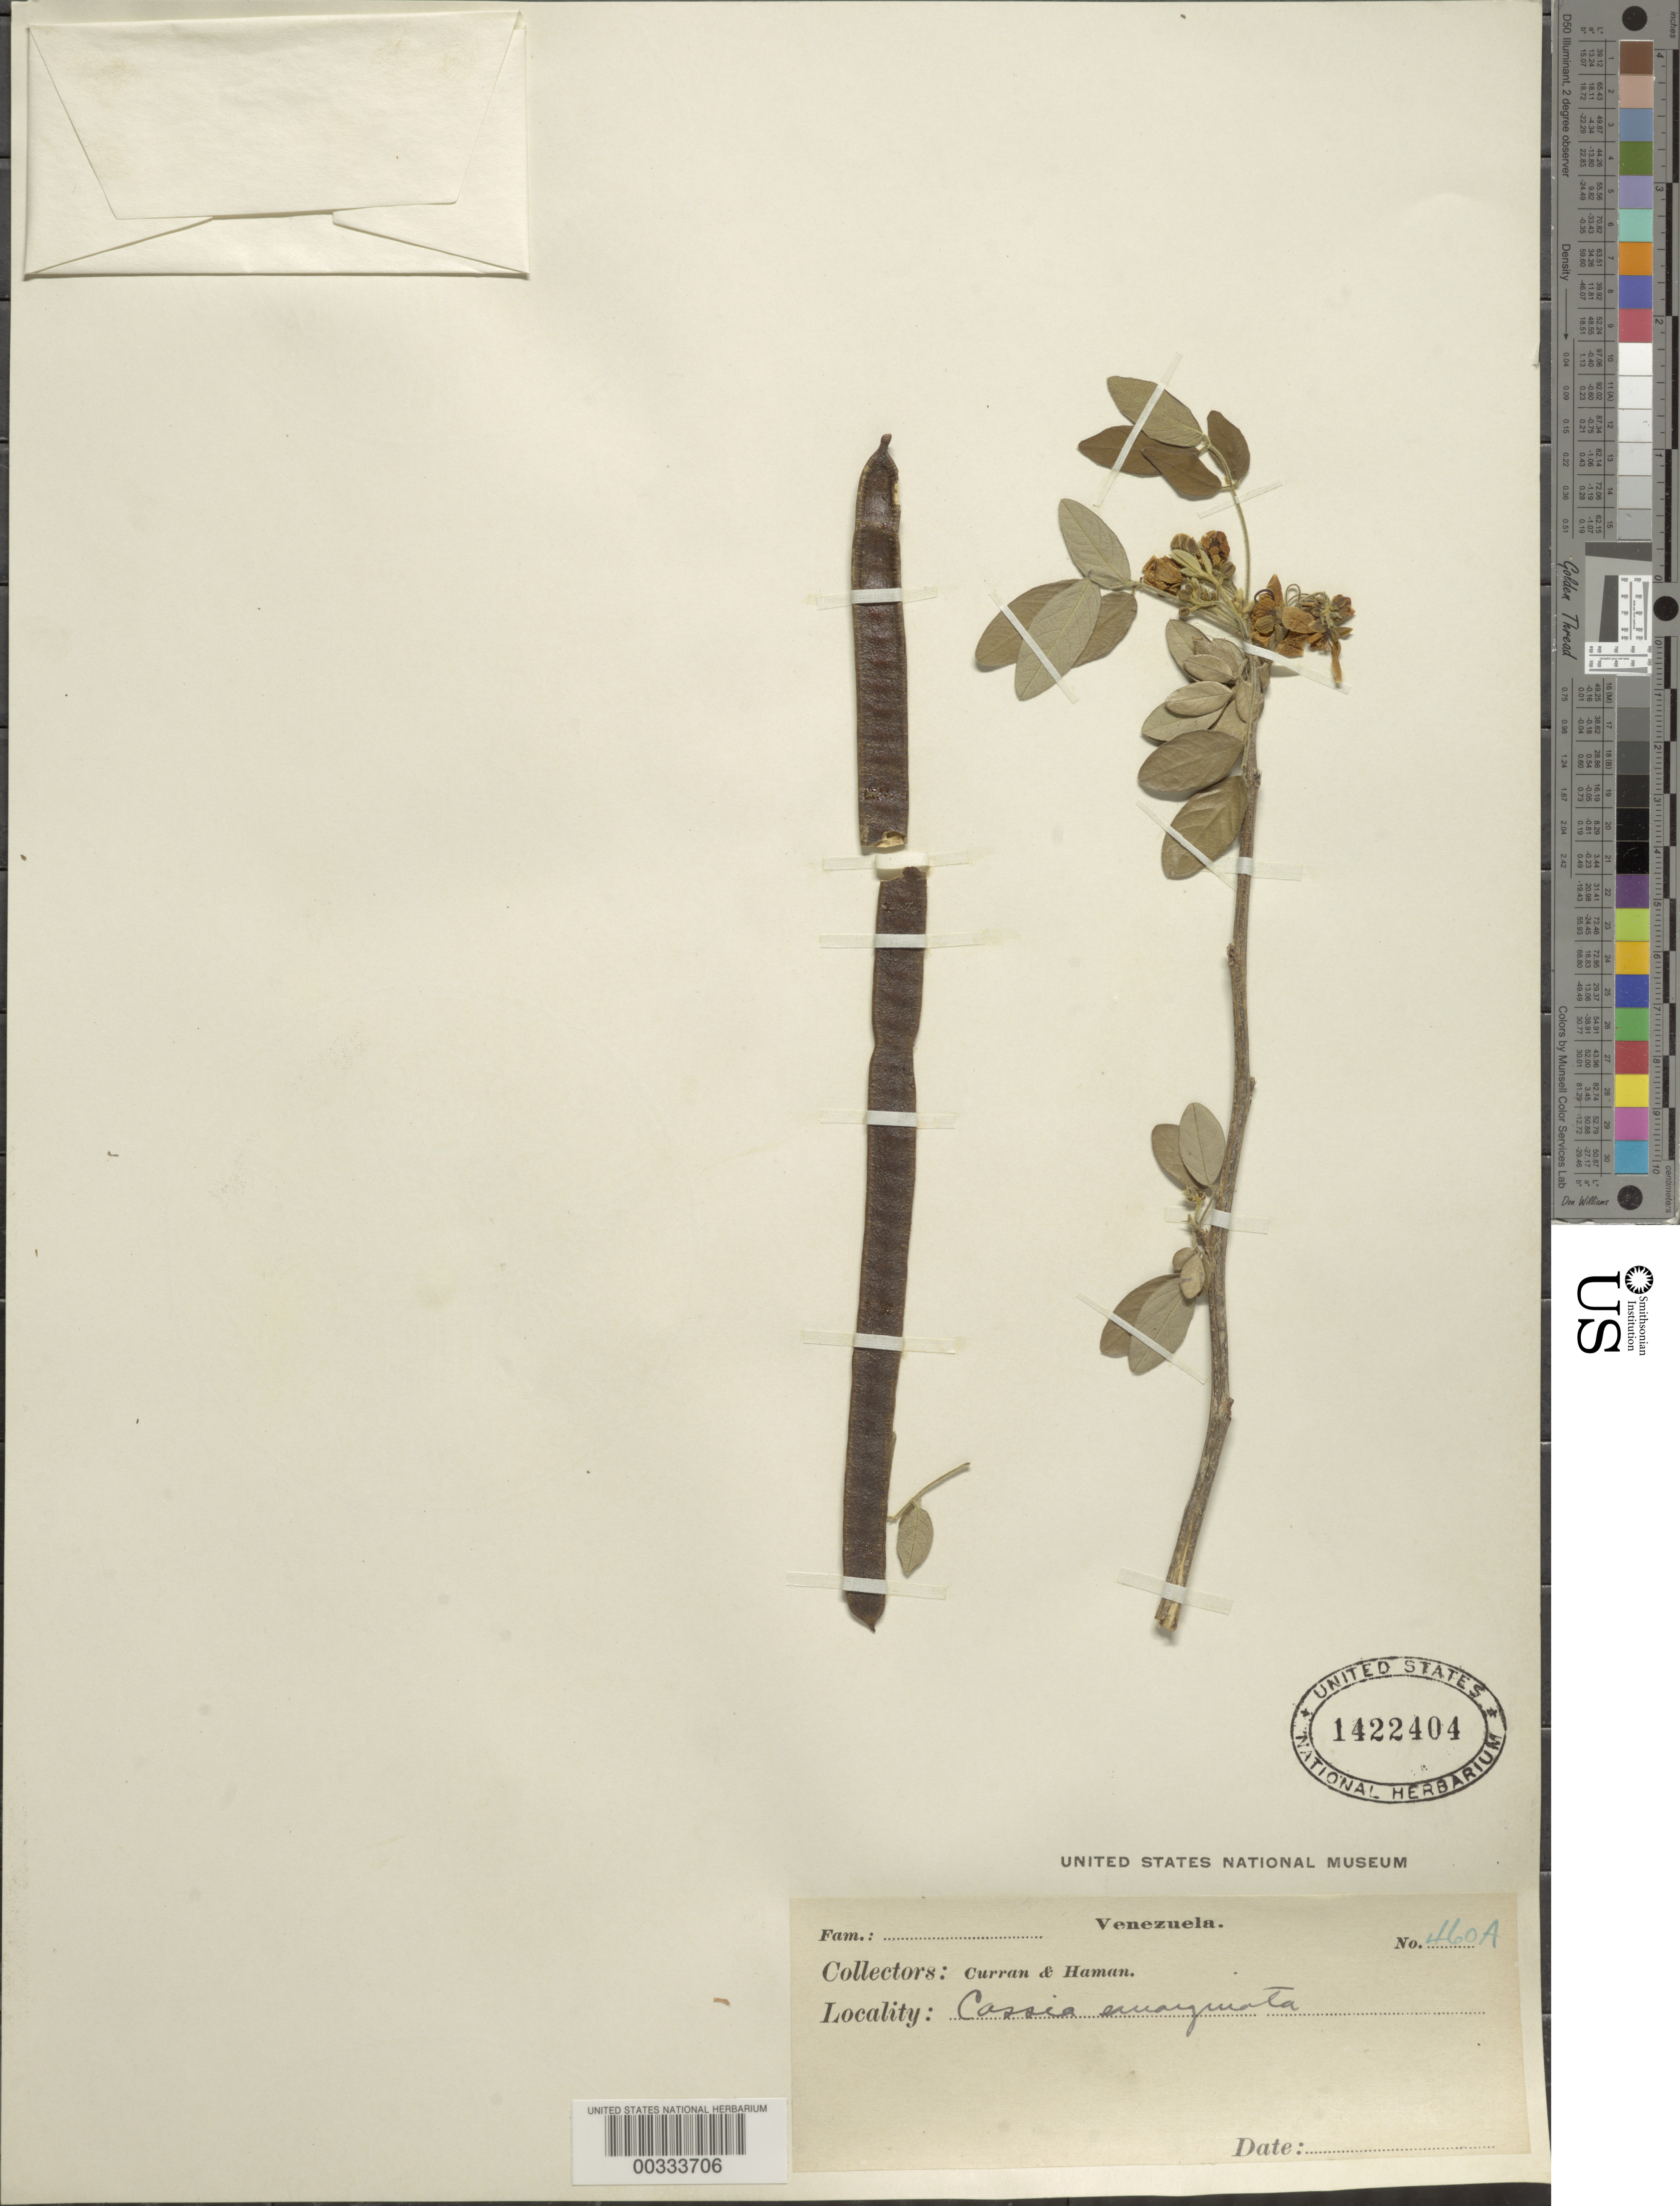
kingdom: Plantae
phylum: Tracheophyta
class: Magnoliopsida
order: Fabales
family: Fabaceae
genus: Senna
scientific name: Senna atomaria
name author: (L.) H.S. Irwin & Barneby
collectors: H. M. Curran & M. Haman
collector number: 460a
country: Venezuela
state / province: Mérida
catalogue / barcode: US 1422404